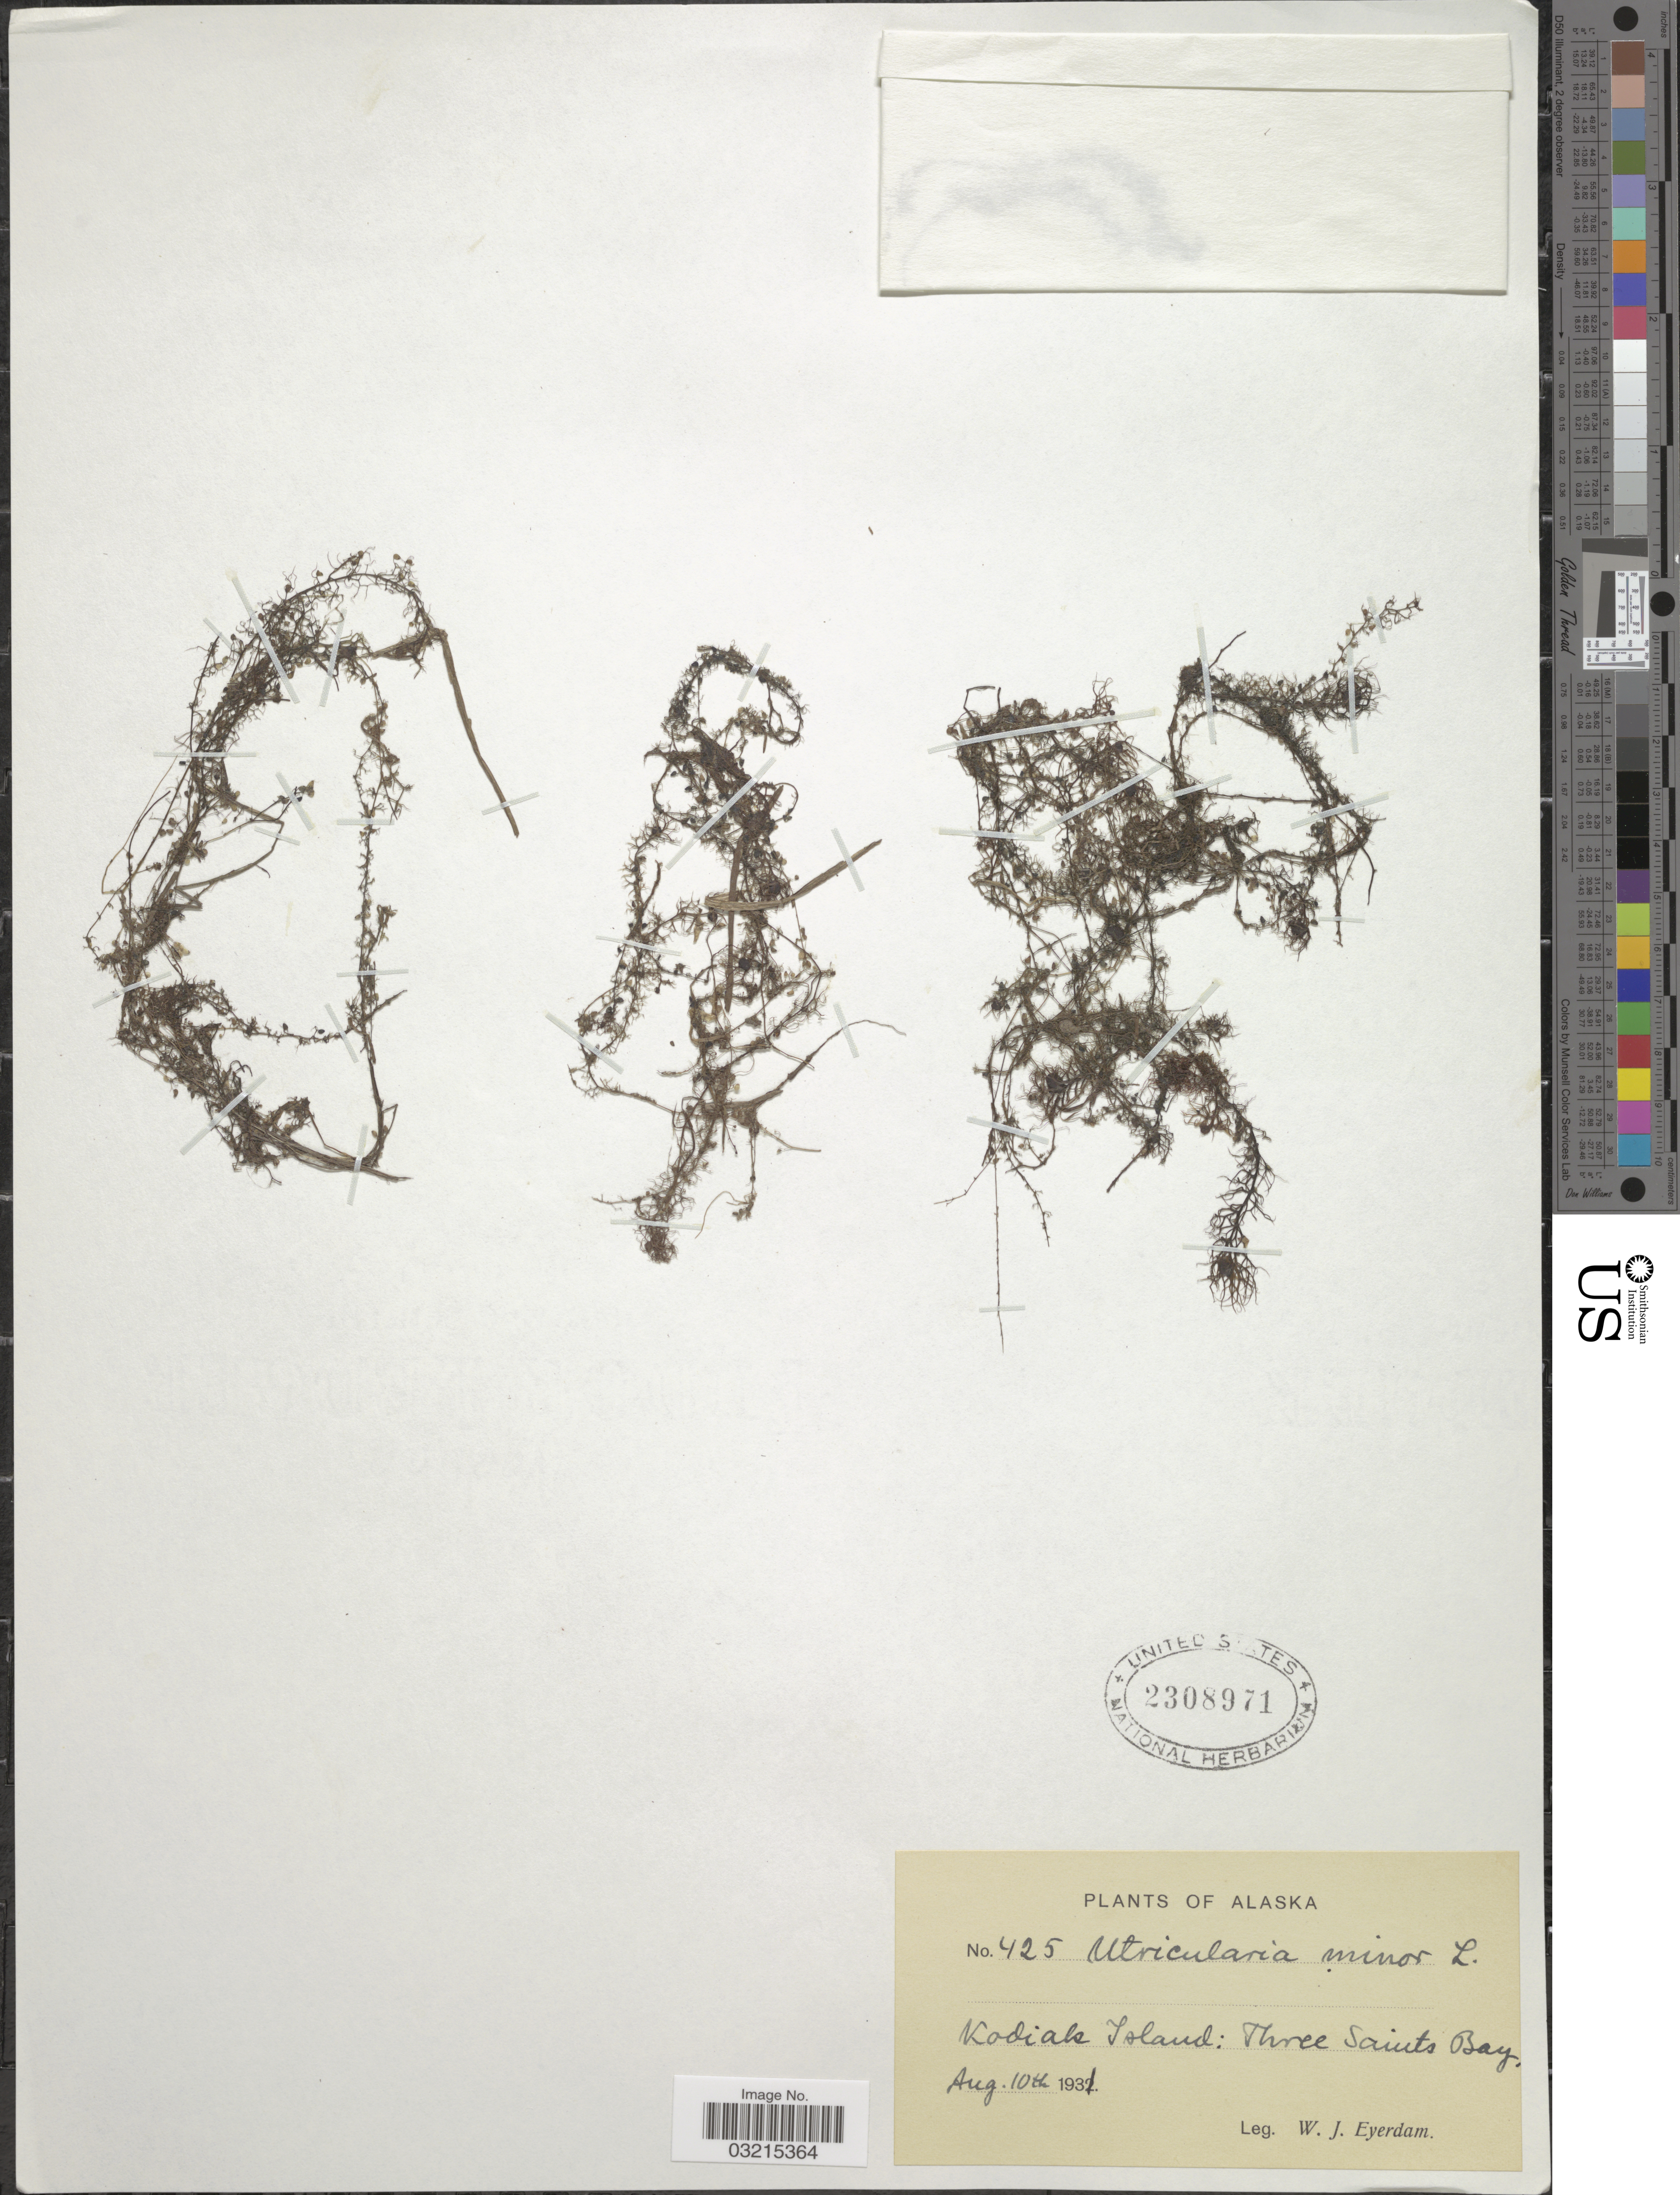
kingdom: Plantae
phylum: Tracheophyta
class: Magnoliopsida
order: Lamiales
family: Lentibulariaceae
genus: Utricularia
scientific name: Utricularia minor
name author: L.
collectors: W. J. Eyerdam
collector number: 425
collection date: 1931-08-10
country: United States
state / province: Alaska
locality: Kodiak Island: Three Saints Bay.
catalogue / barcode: US 2308971